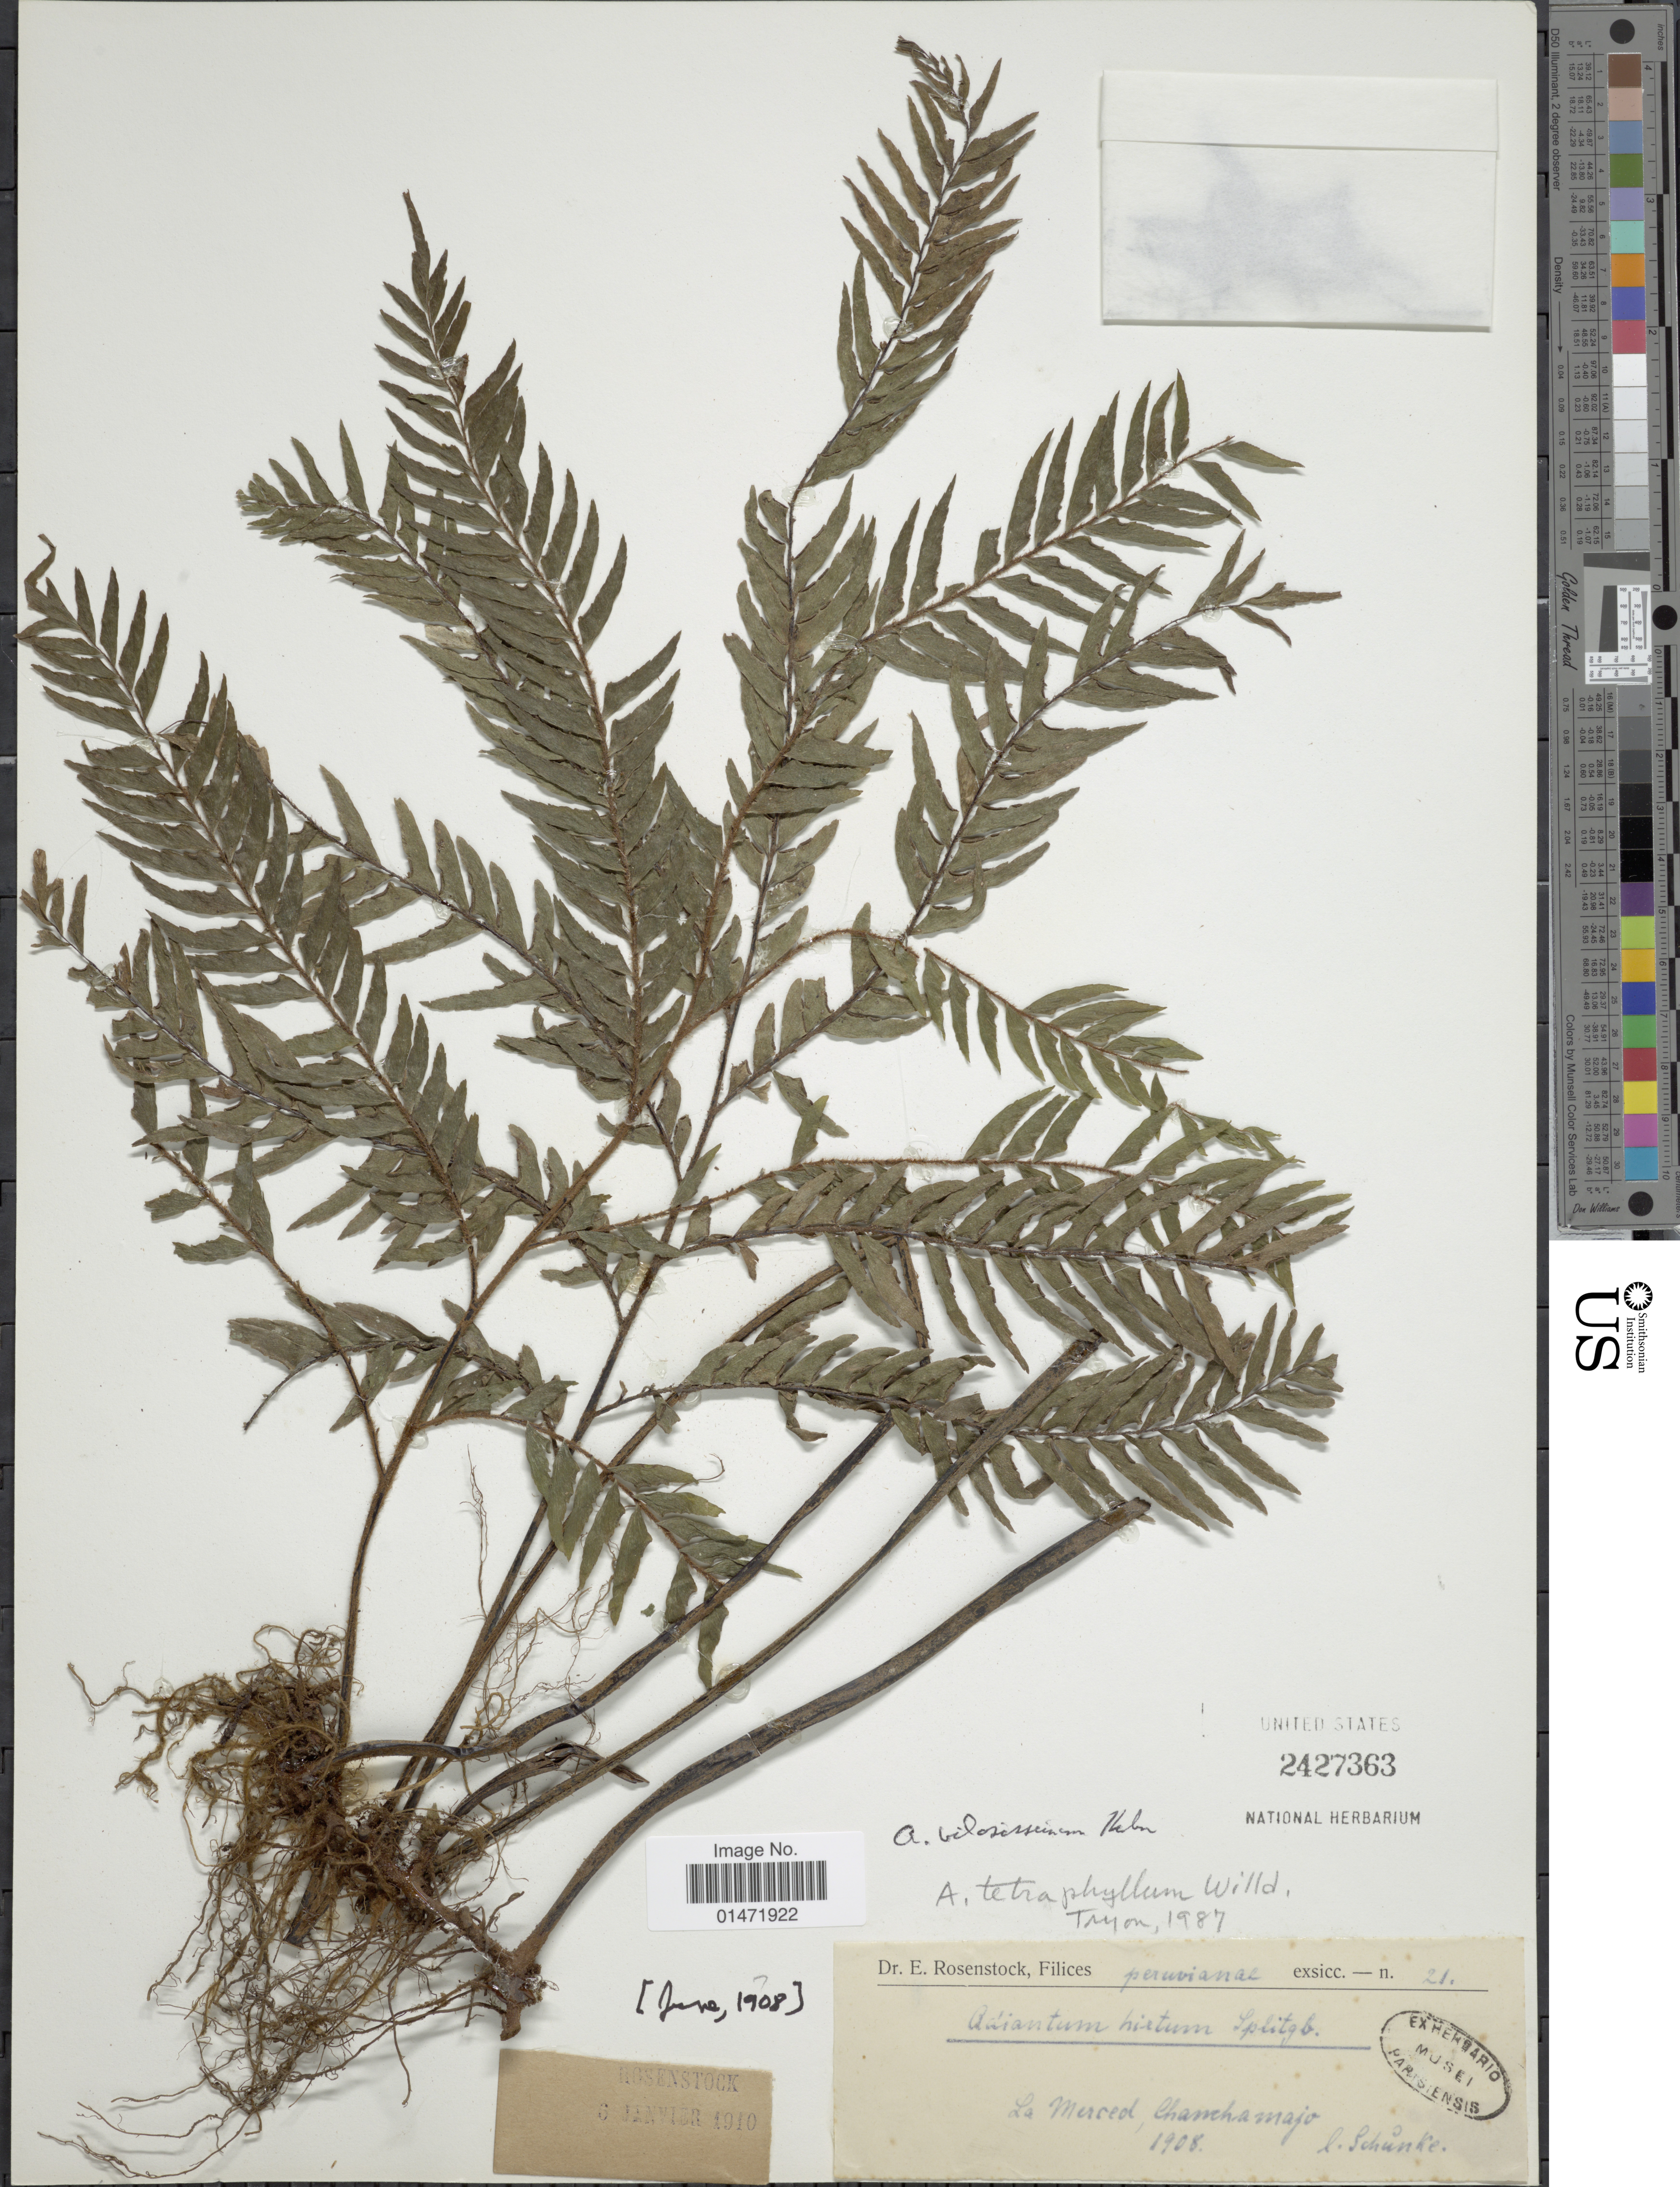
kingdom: Plantae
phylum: Tracheophyta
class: Polypodiopsida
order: Polypodiales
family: Pteridaceae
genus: Adiantum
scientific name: Adiantum villosissimum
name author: Mett. ex Kuhn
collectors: Schunke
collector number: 21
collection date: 1908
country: Peru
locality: La Merced, Chanchamajo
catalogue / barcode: US 2427363